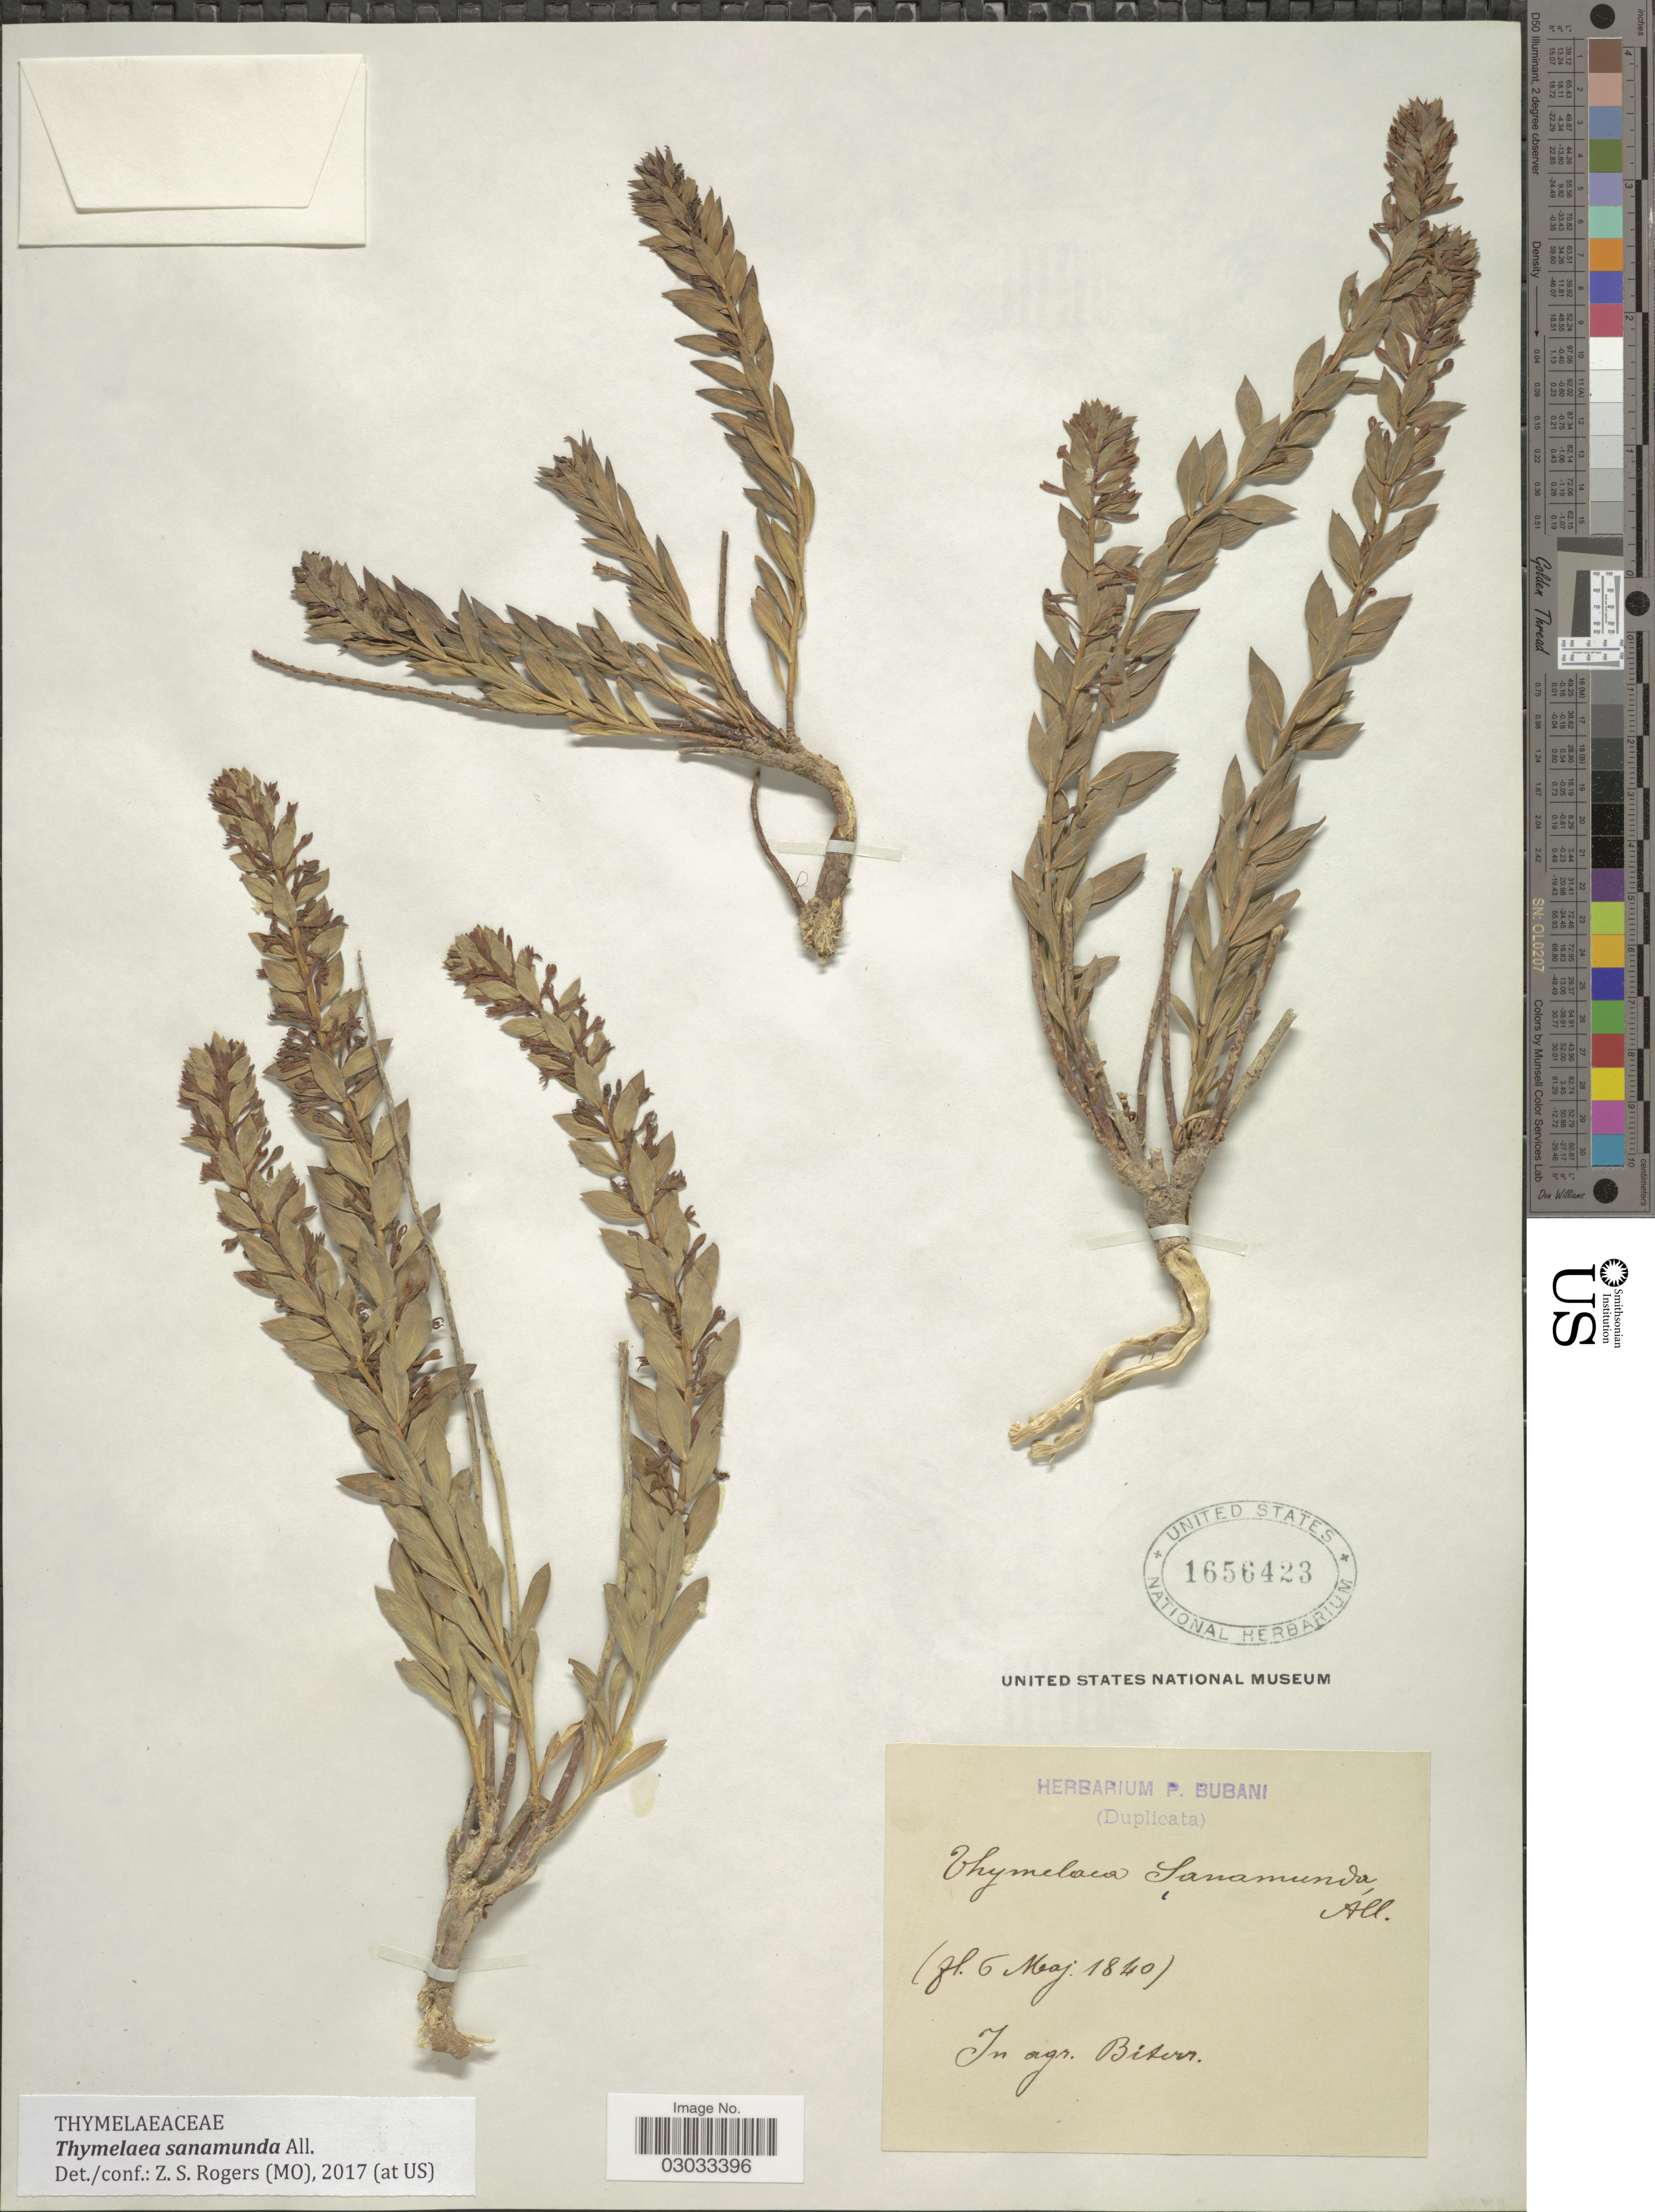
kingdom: Plantae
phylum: Tracheophyta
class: Magnoliopsida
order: Malvales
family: Thymelaeaceae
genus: Thymelaea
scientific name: Thymelaea sanamunda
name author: All.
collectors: ex herb. P. Bubani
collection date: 1840-05-06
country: France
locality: In agr. Biterr.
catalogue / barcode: US 1656423